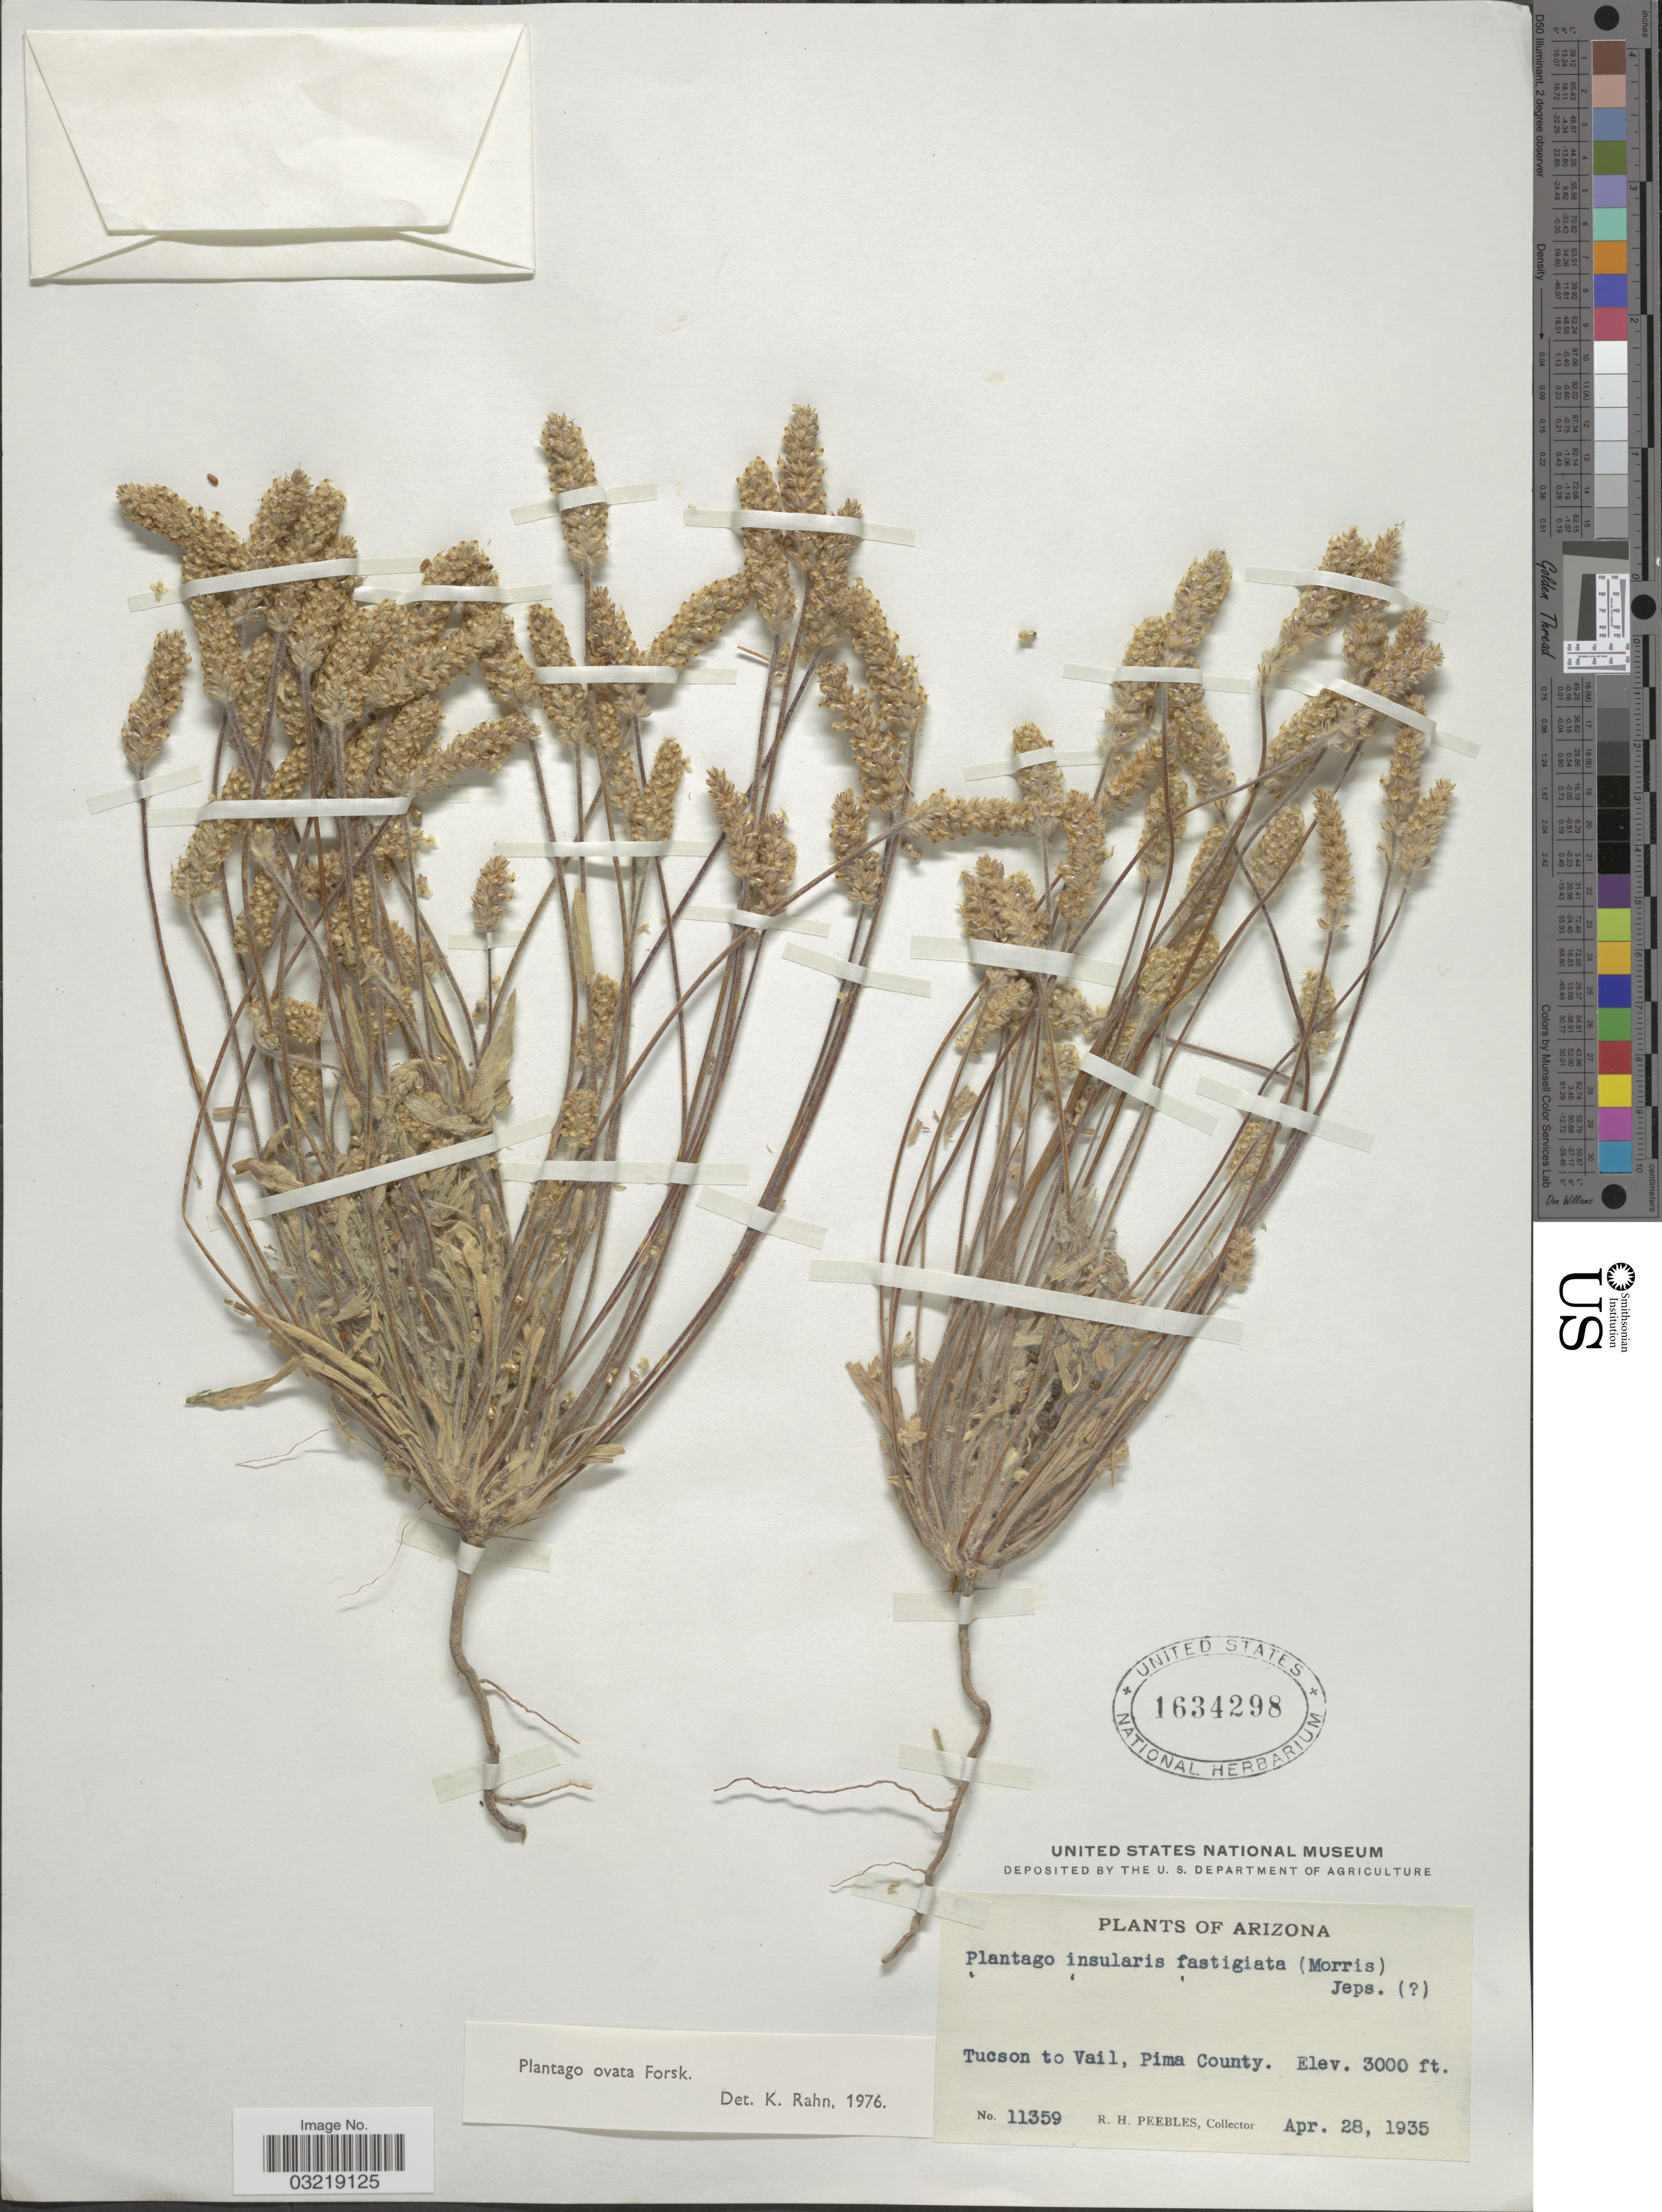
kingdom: Plantae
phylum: Tracheophyta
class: Magnoliopsida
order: Lamiales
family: Plantaginaceae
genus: Plantago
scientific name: Plantago ovata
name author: Forssk.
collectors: R. H. Peebles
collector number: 11359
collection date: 1935-04-28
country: United States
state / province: Arizona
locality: Tucson to Vail, Pima County.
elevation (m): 914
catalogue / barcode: US 1634298